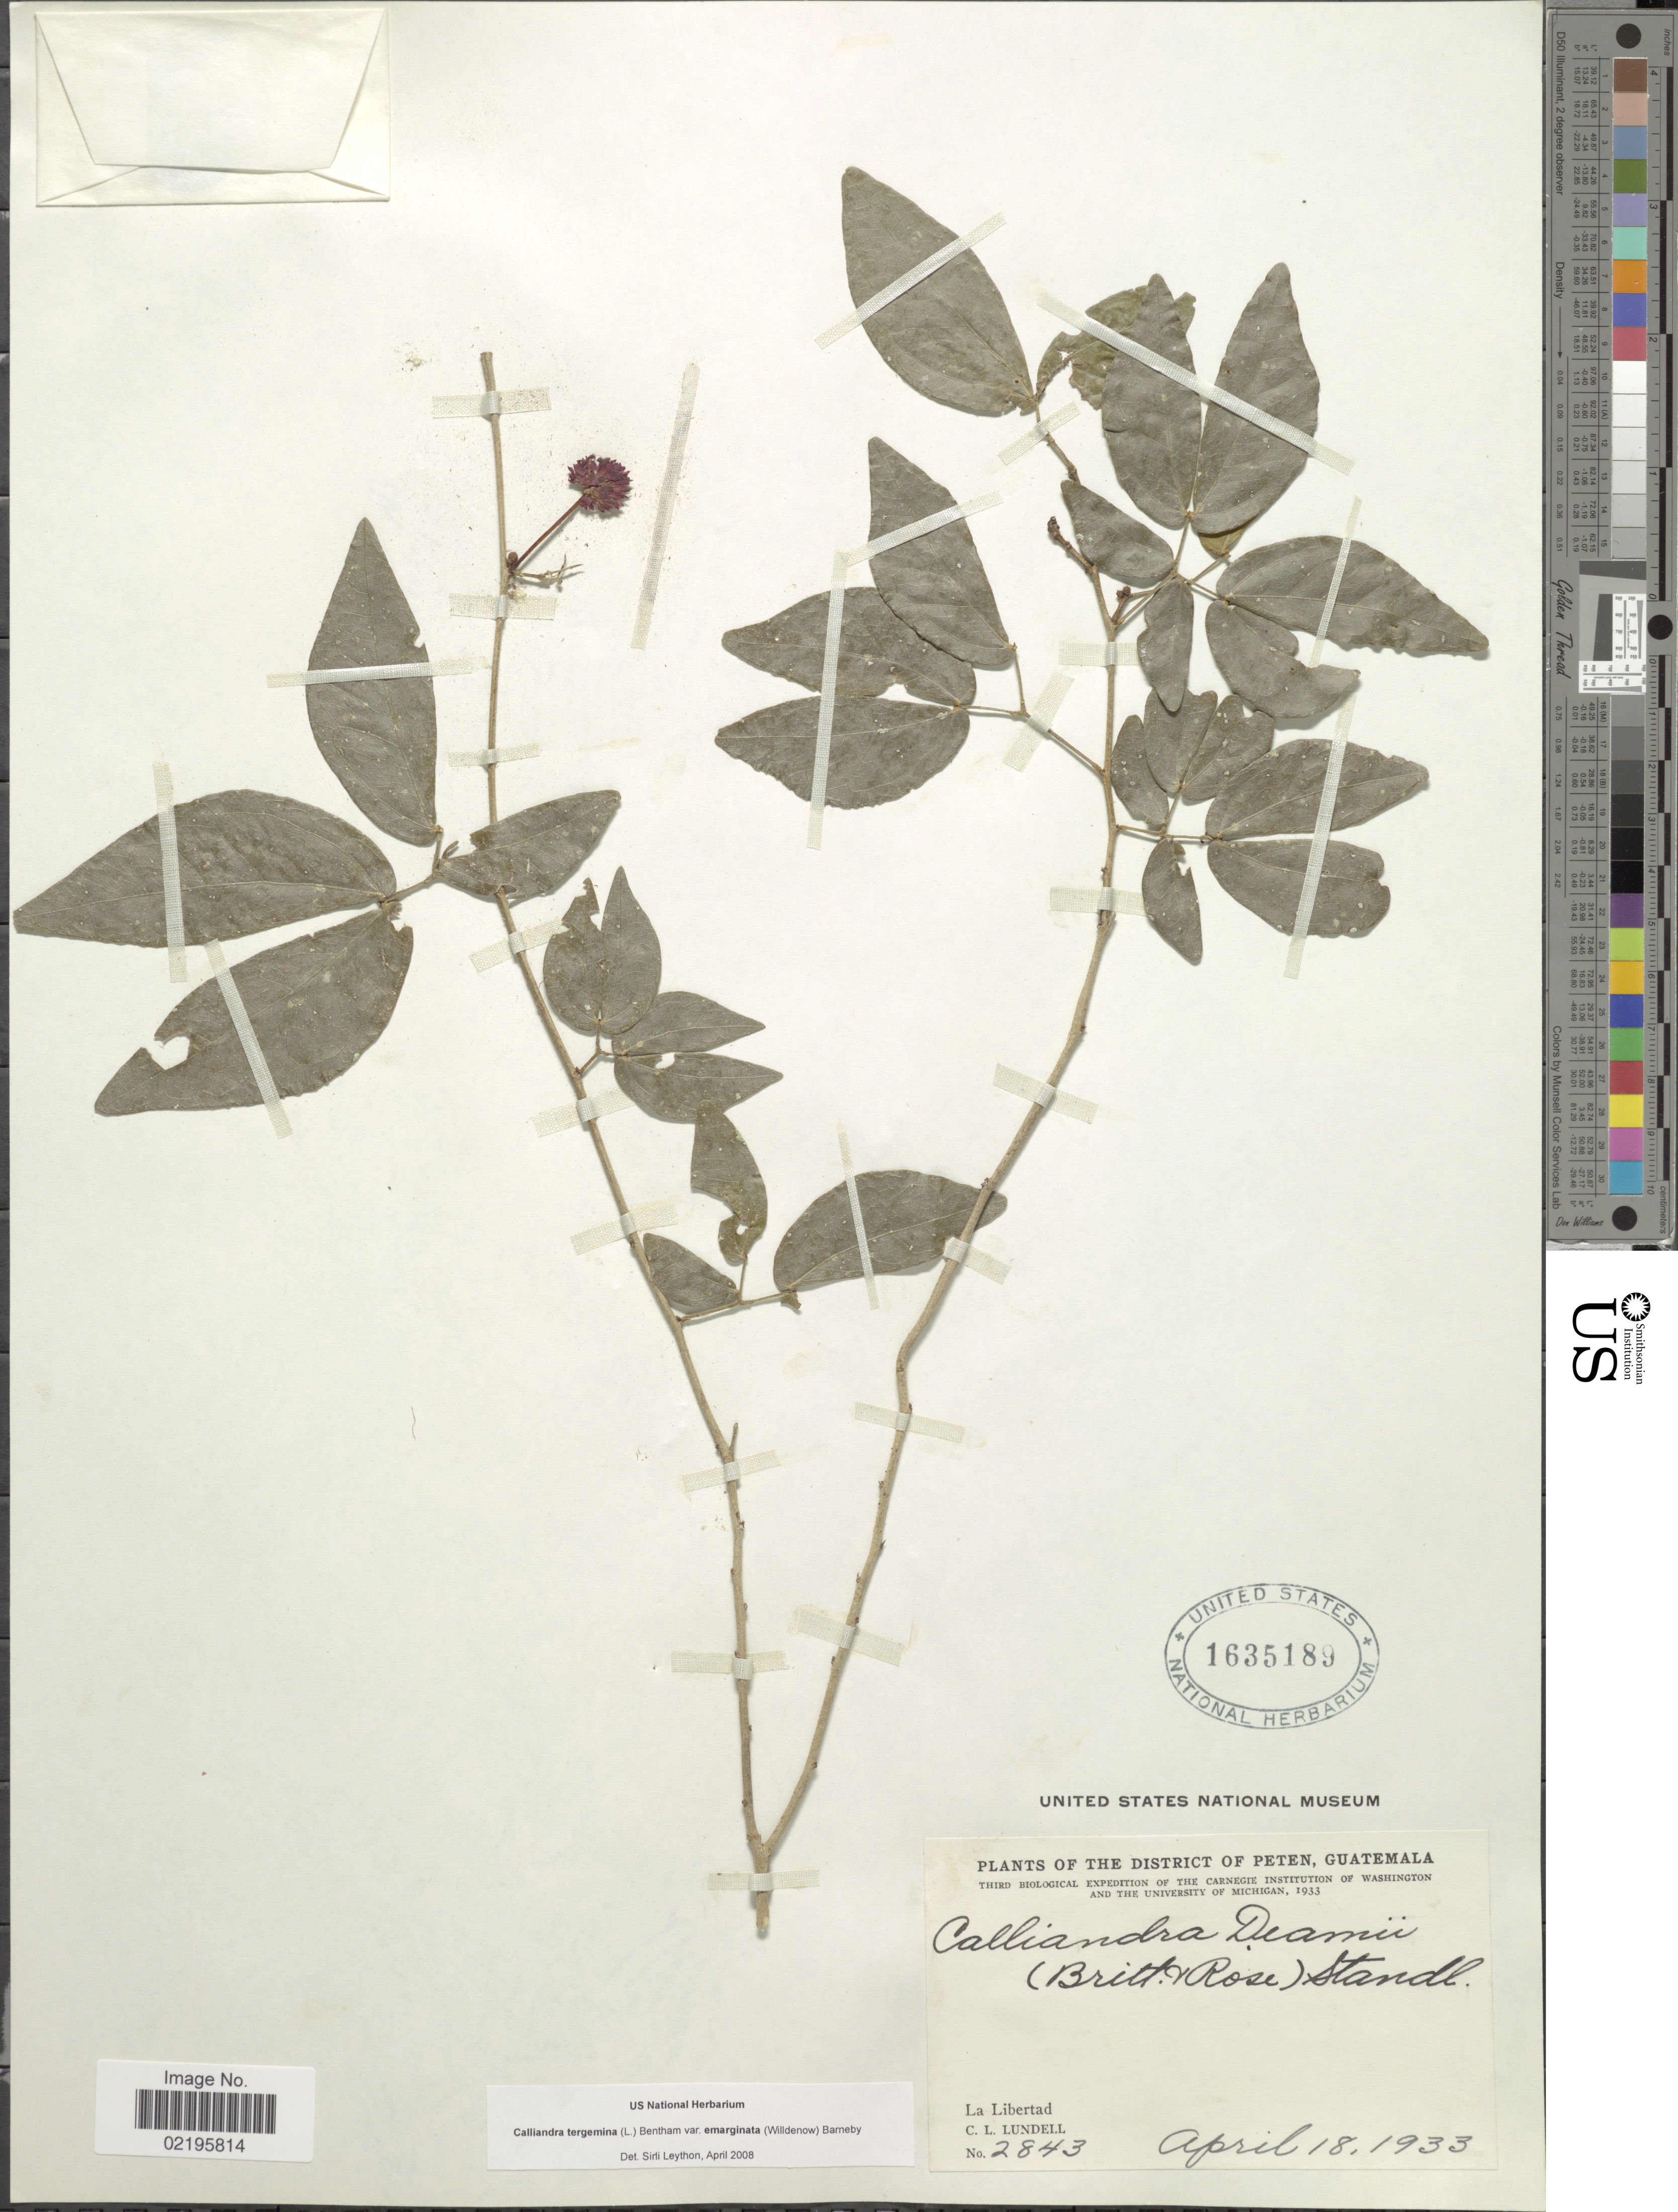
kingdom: Plantae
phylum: Tracheophyta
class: Magnoliopsida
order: Fabales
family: Fabaceae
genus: Calliandra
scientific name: Calliandra tergemina var. emarginata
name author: (Willd.) Barneby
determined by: Leython, S.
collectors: C. L. Lundell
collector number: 2843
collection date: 1933-04-18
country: Guatemala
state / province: El Petén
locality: La Libertad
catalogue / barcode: US 1635189